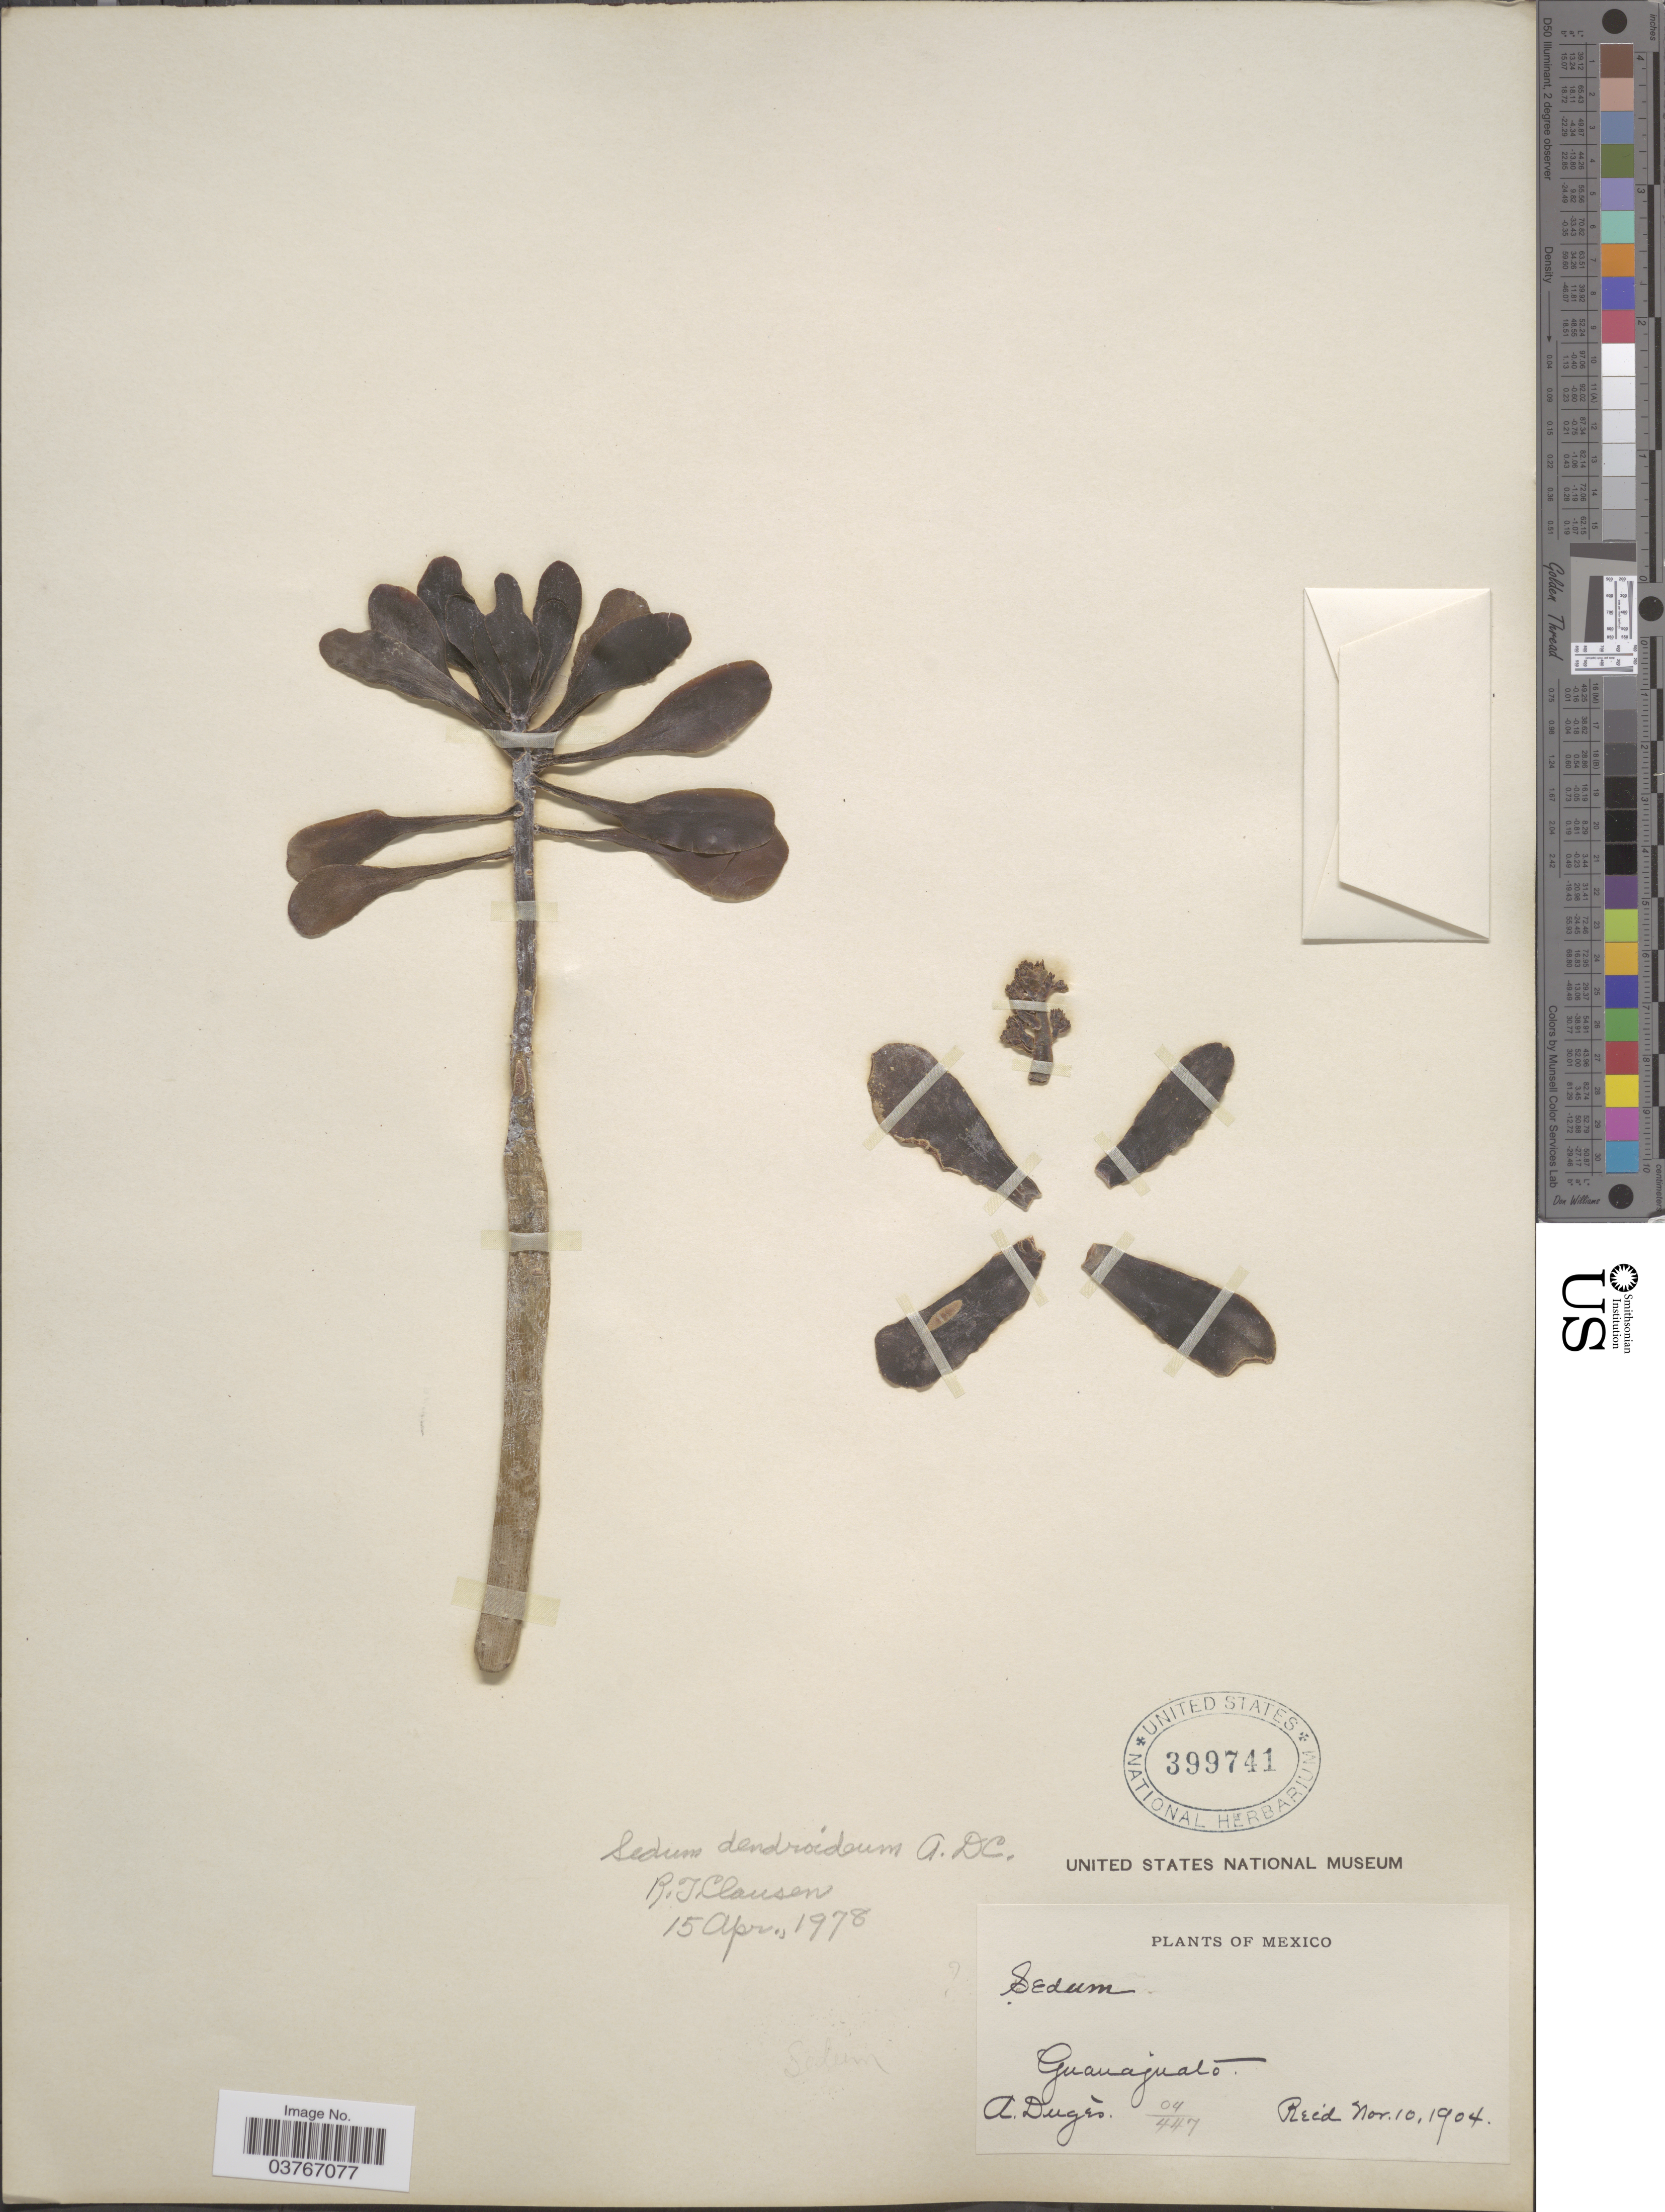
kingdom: Plantae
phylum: Tracheophyta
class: Magnoliopsida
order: Saxifragales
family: Crassulaceae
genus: Sedum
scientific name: Sedum dendroideum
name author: Moc. & Sessé ex DC.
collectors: A. Dugès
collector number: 04/447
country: Mexico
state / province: Guanajuato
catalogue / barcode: US 399741